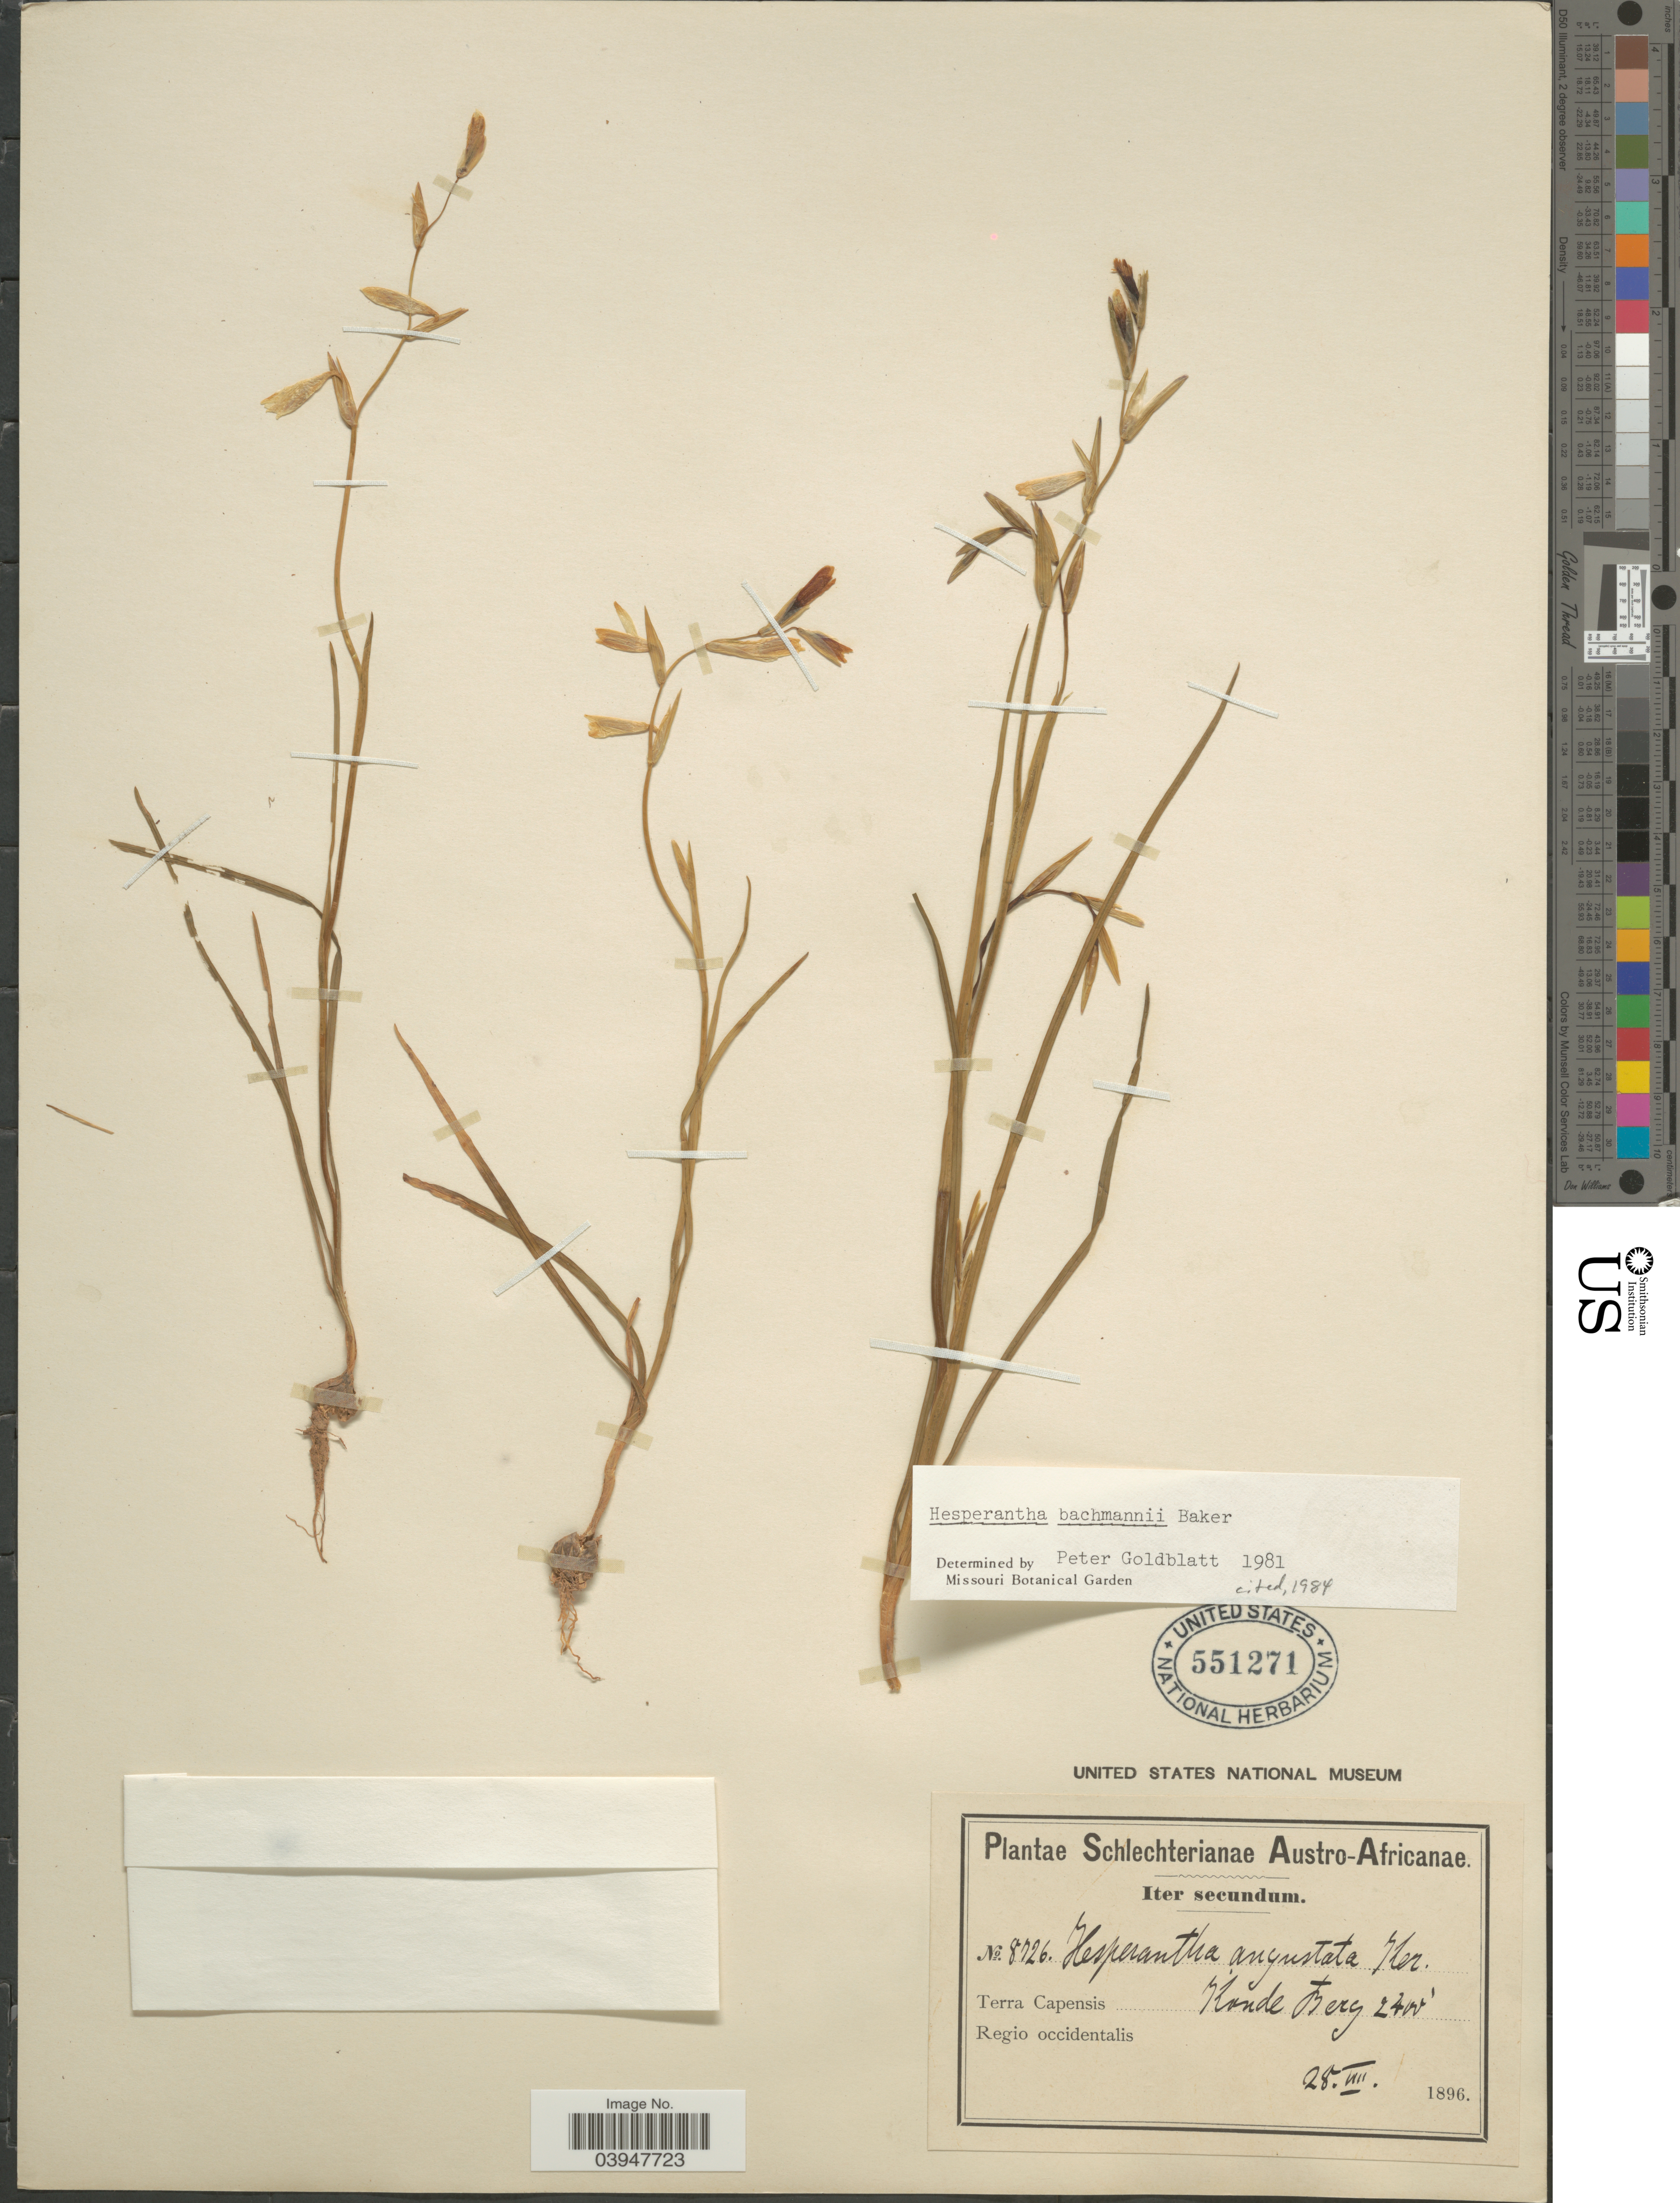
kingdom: Plantae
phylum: Tracheophyta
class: Liliopsida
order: Asparagales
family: Iridaceae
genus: Hesperantha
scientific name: Hesperantha bachmannii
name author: Baker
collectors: Schlechter, --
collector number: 8726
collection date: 1896-08-28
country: South Africa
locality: Austro-Africanae. Terra Capensis. Koude Berg. Regio occidentalis.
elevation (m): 732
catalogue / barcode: US 551271